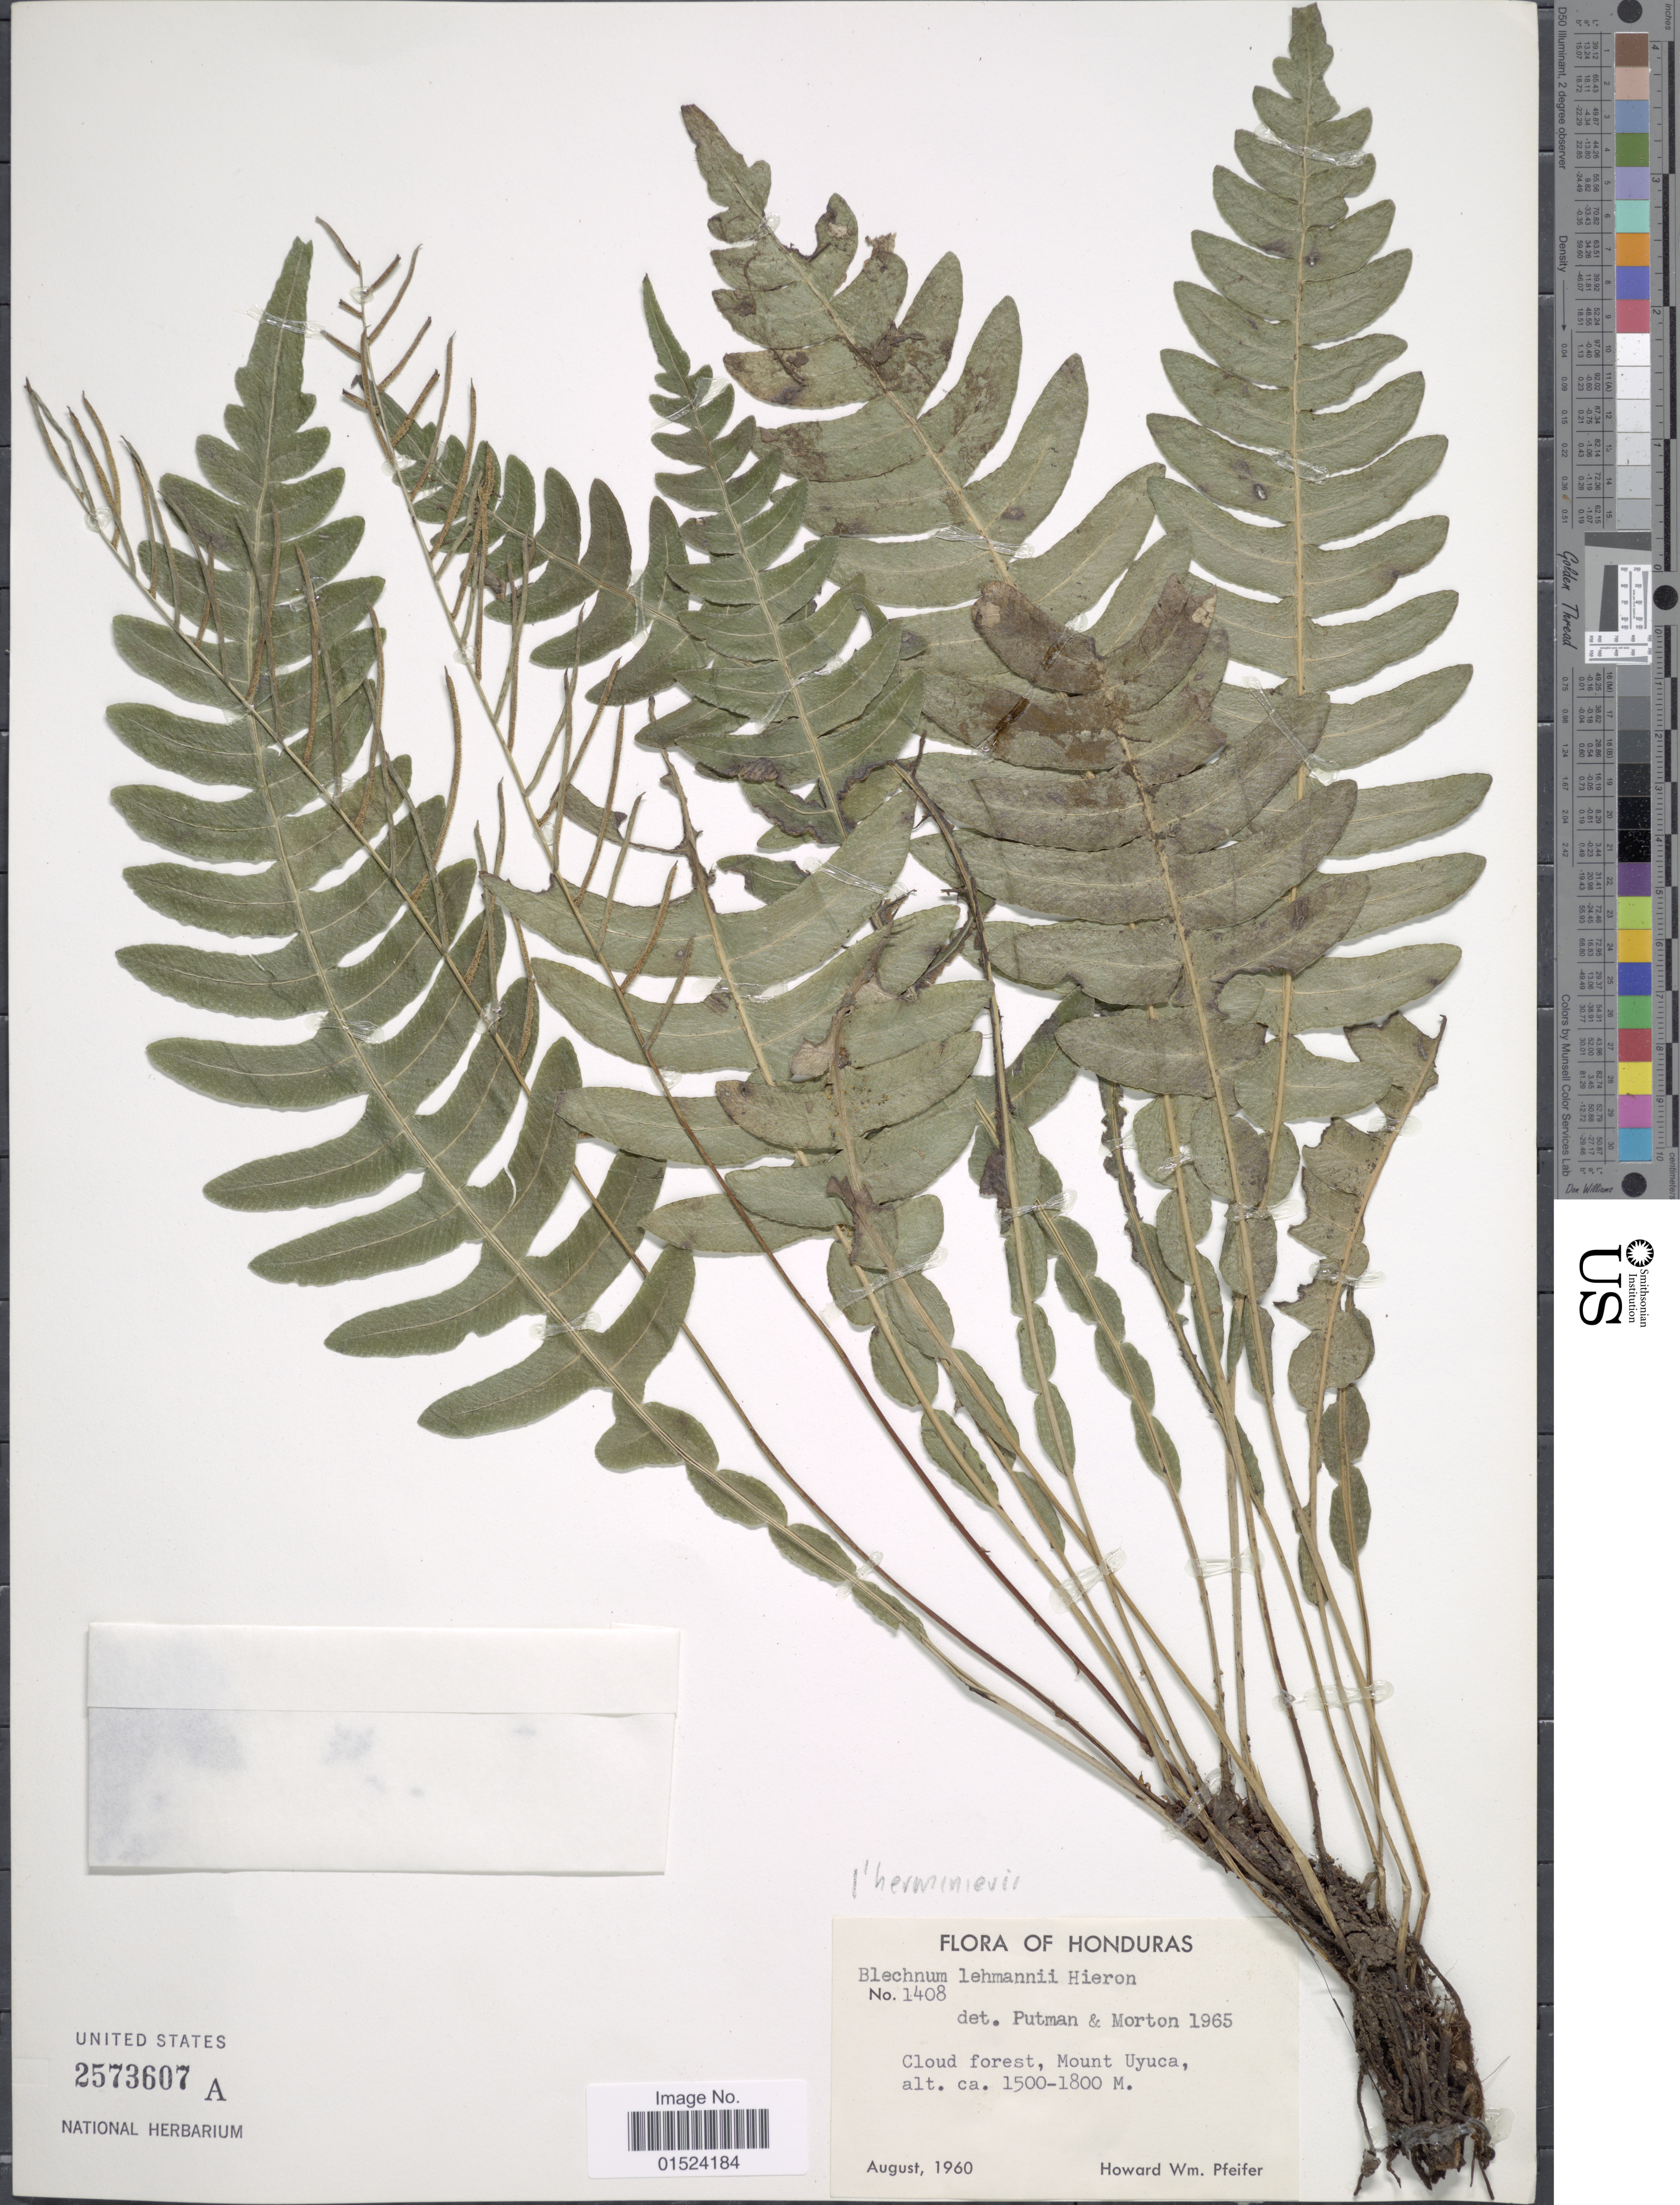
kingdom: Plantae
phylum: Tracheophyta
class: Polypodiopsida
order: Polypodiales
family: Blechnaceae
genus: Blechnum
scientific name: Blechnum l'herminieri subsp. l'herminieri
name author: (Bory) C. Chr.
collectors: H. W. Pfeifer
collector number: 1408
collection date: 1960-08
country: Honduras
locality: Cloud forest, Mount Uyuca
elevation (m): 1500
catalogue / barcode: US 2573607A